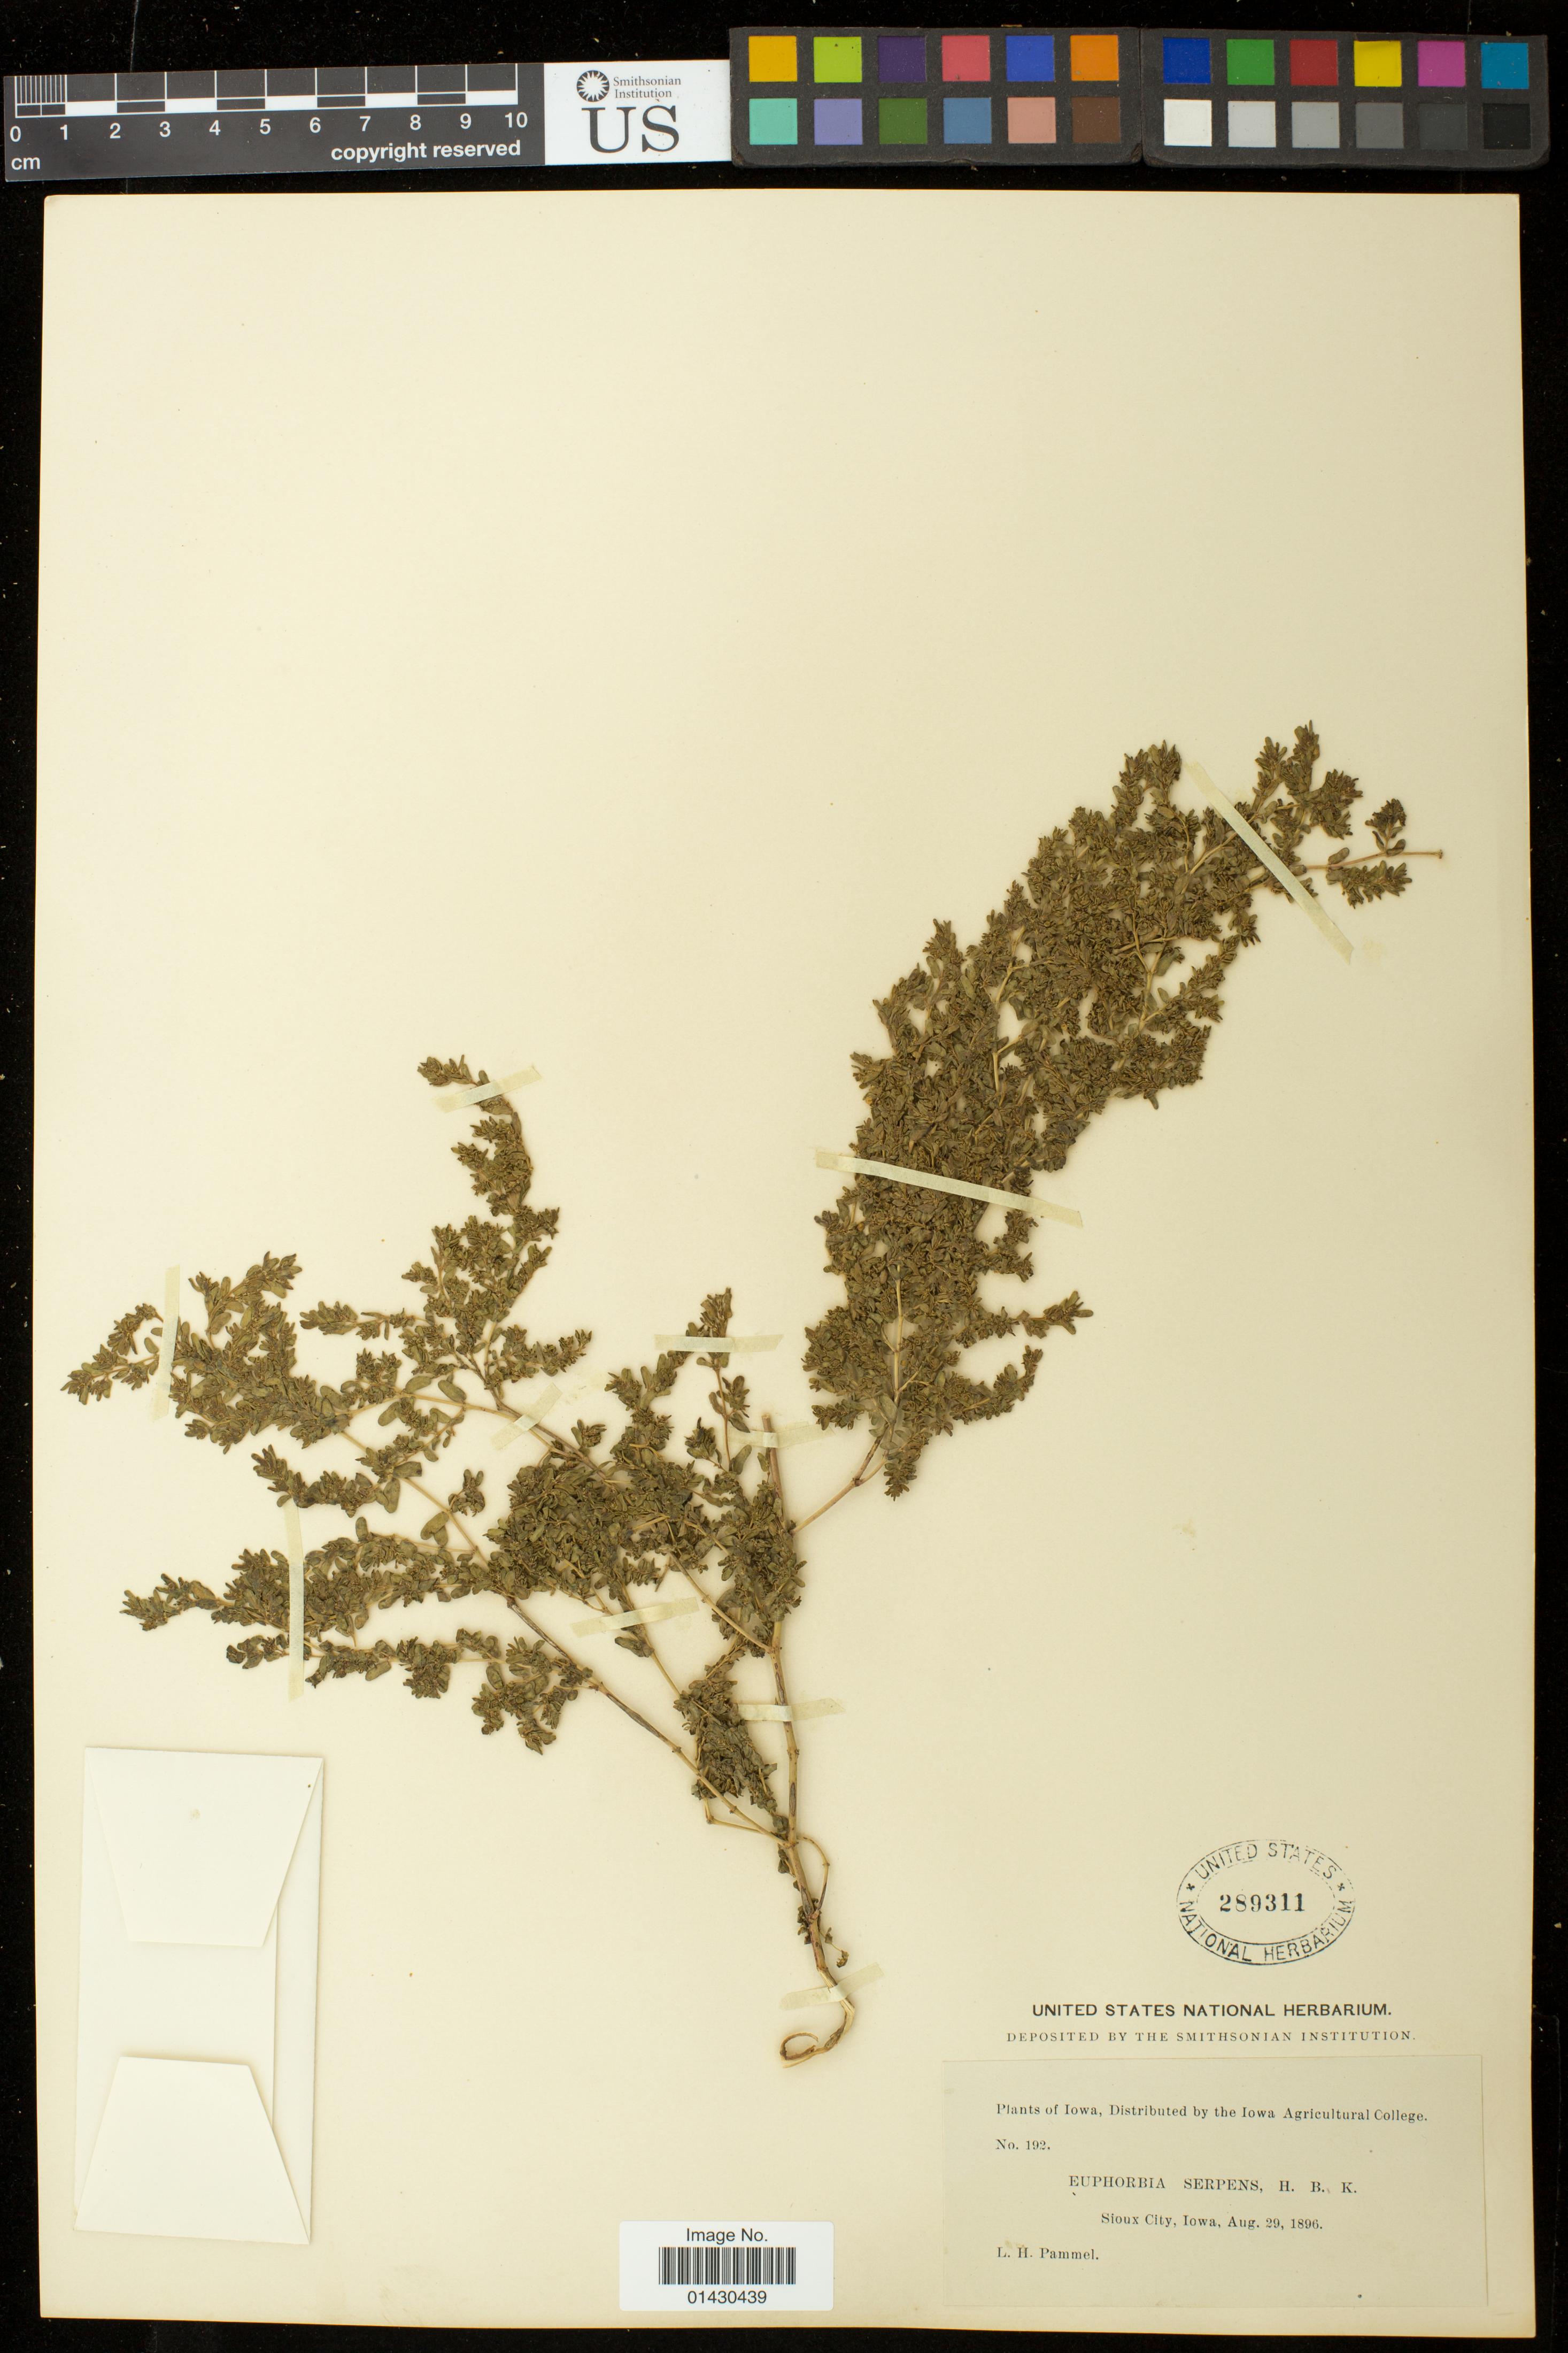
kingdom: Plantae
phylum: Tracheophyta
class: Magnoliopsida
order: Malpighiales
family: Euphorbiaceae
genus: Euphorbia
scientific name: Euphorbia serpens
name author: Kunth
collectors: L. Pammel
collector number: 192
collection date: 1896-08-29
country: United States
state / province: Iowa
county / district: Woodbury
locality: Sioux City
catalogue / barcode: US 289311